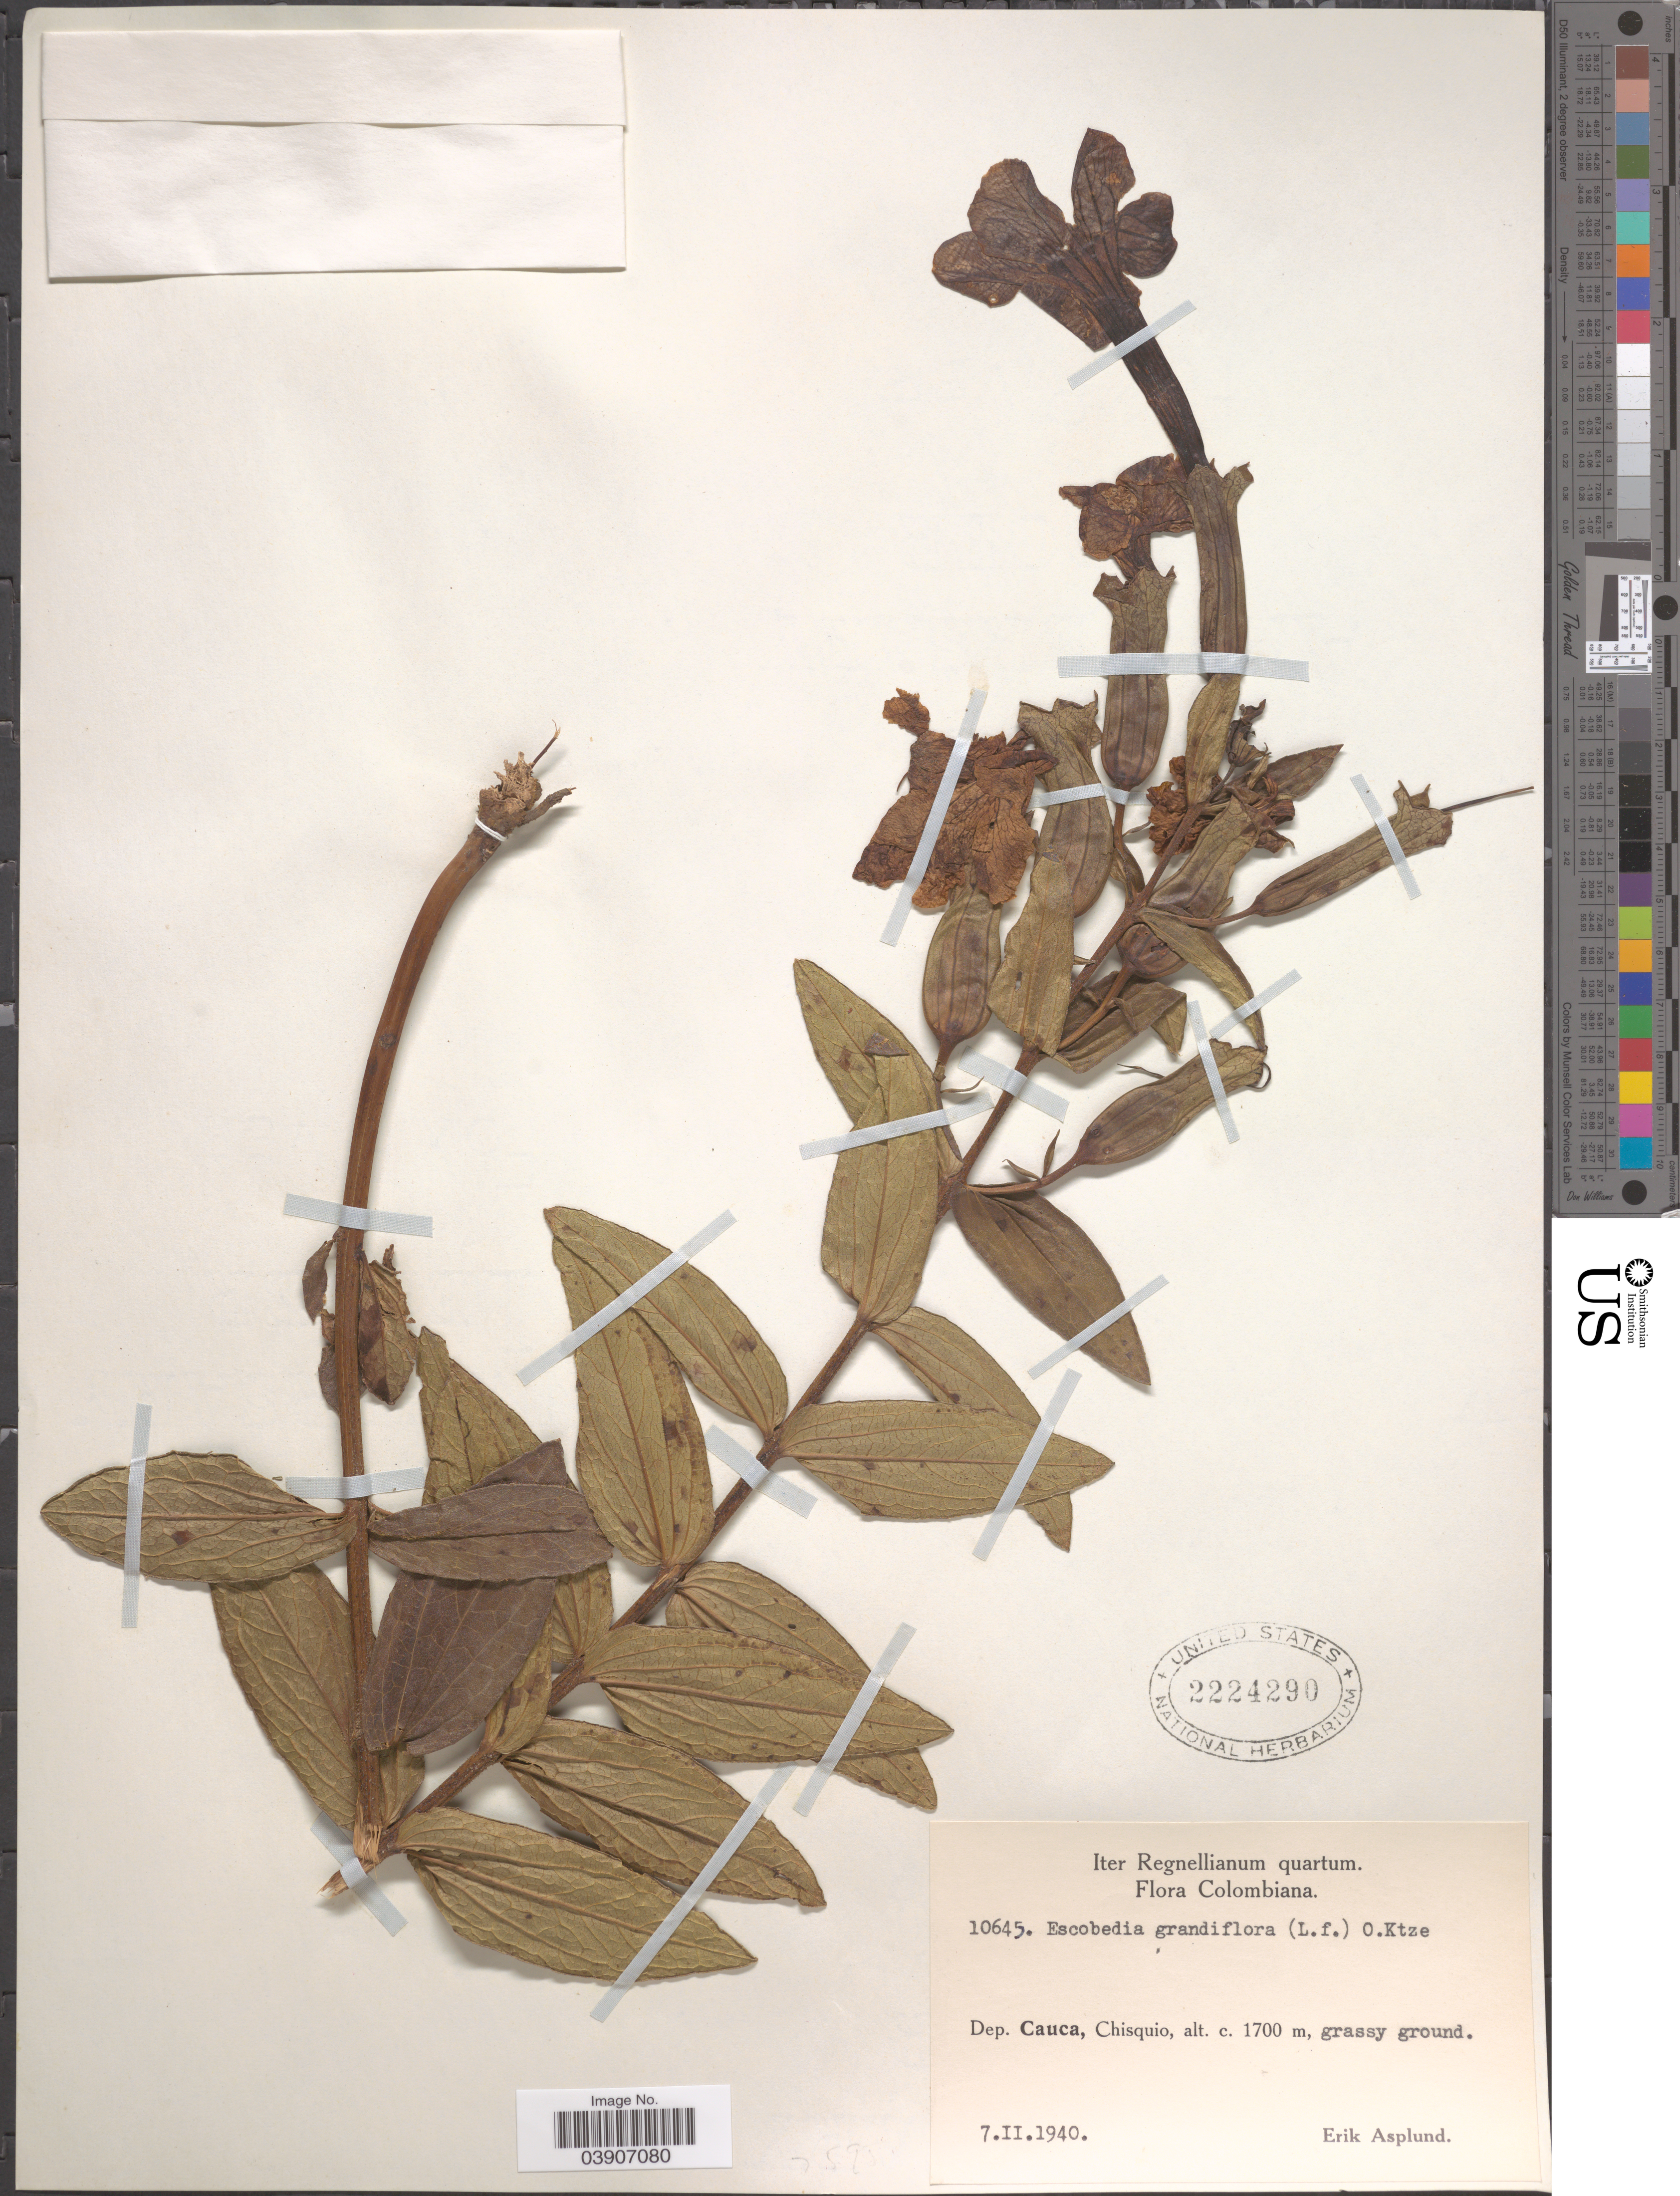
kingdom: Plantae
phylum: Tracheophyta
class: Magnoliopsida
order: Lamiales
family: Orobanchaceae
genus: Escobedia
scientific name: Escobedia grandiflora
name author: (L. f.) Kuntze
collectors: E. Asplund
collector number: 10645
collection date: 1940-02-07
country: Colombia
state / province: Cauca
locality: Dep. Cauca, Chisquio.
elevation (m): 1700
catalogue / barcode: US 2224290